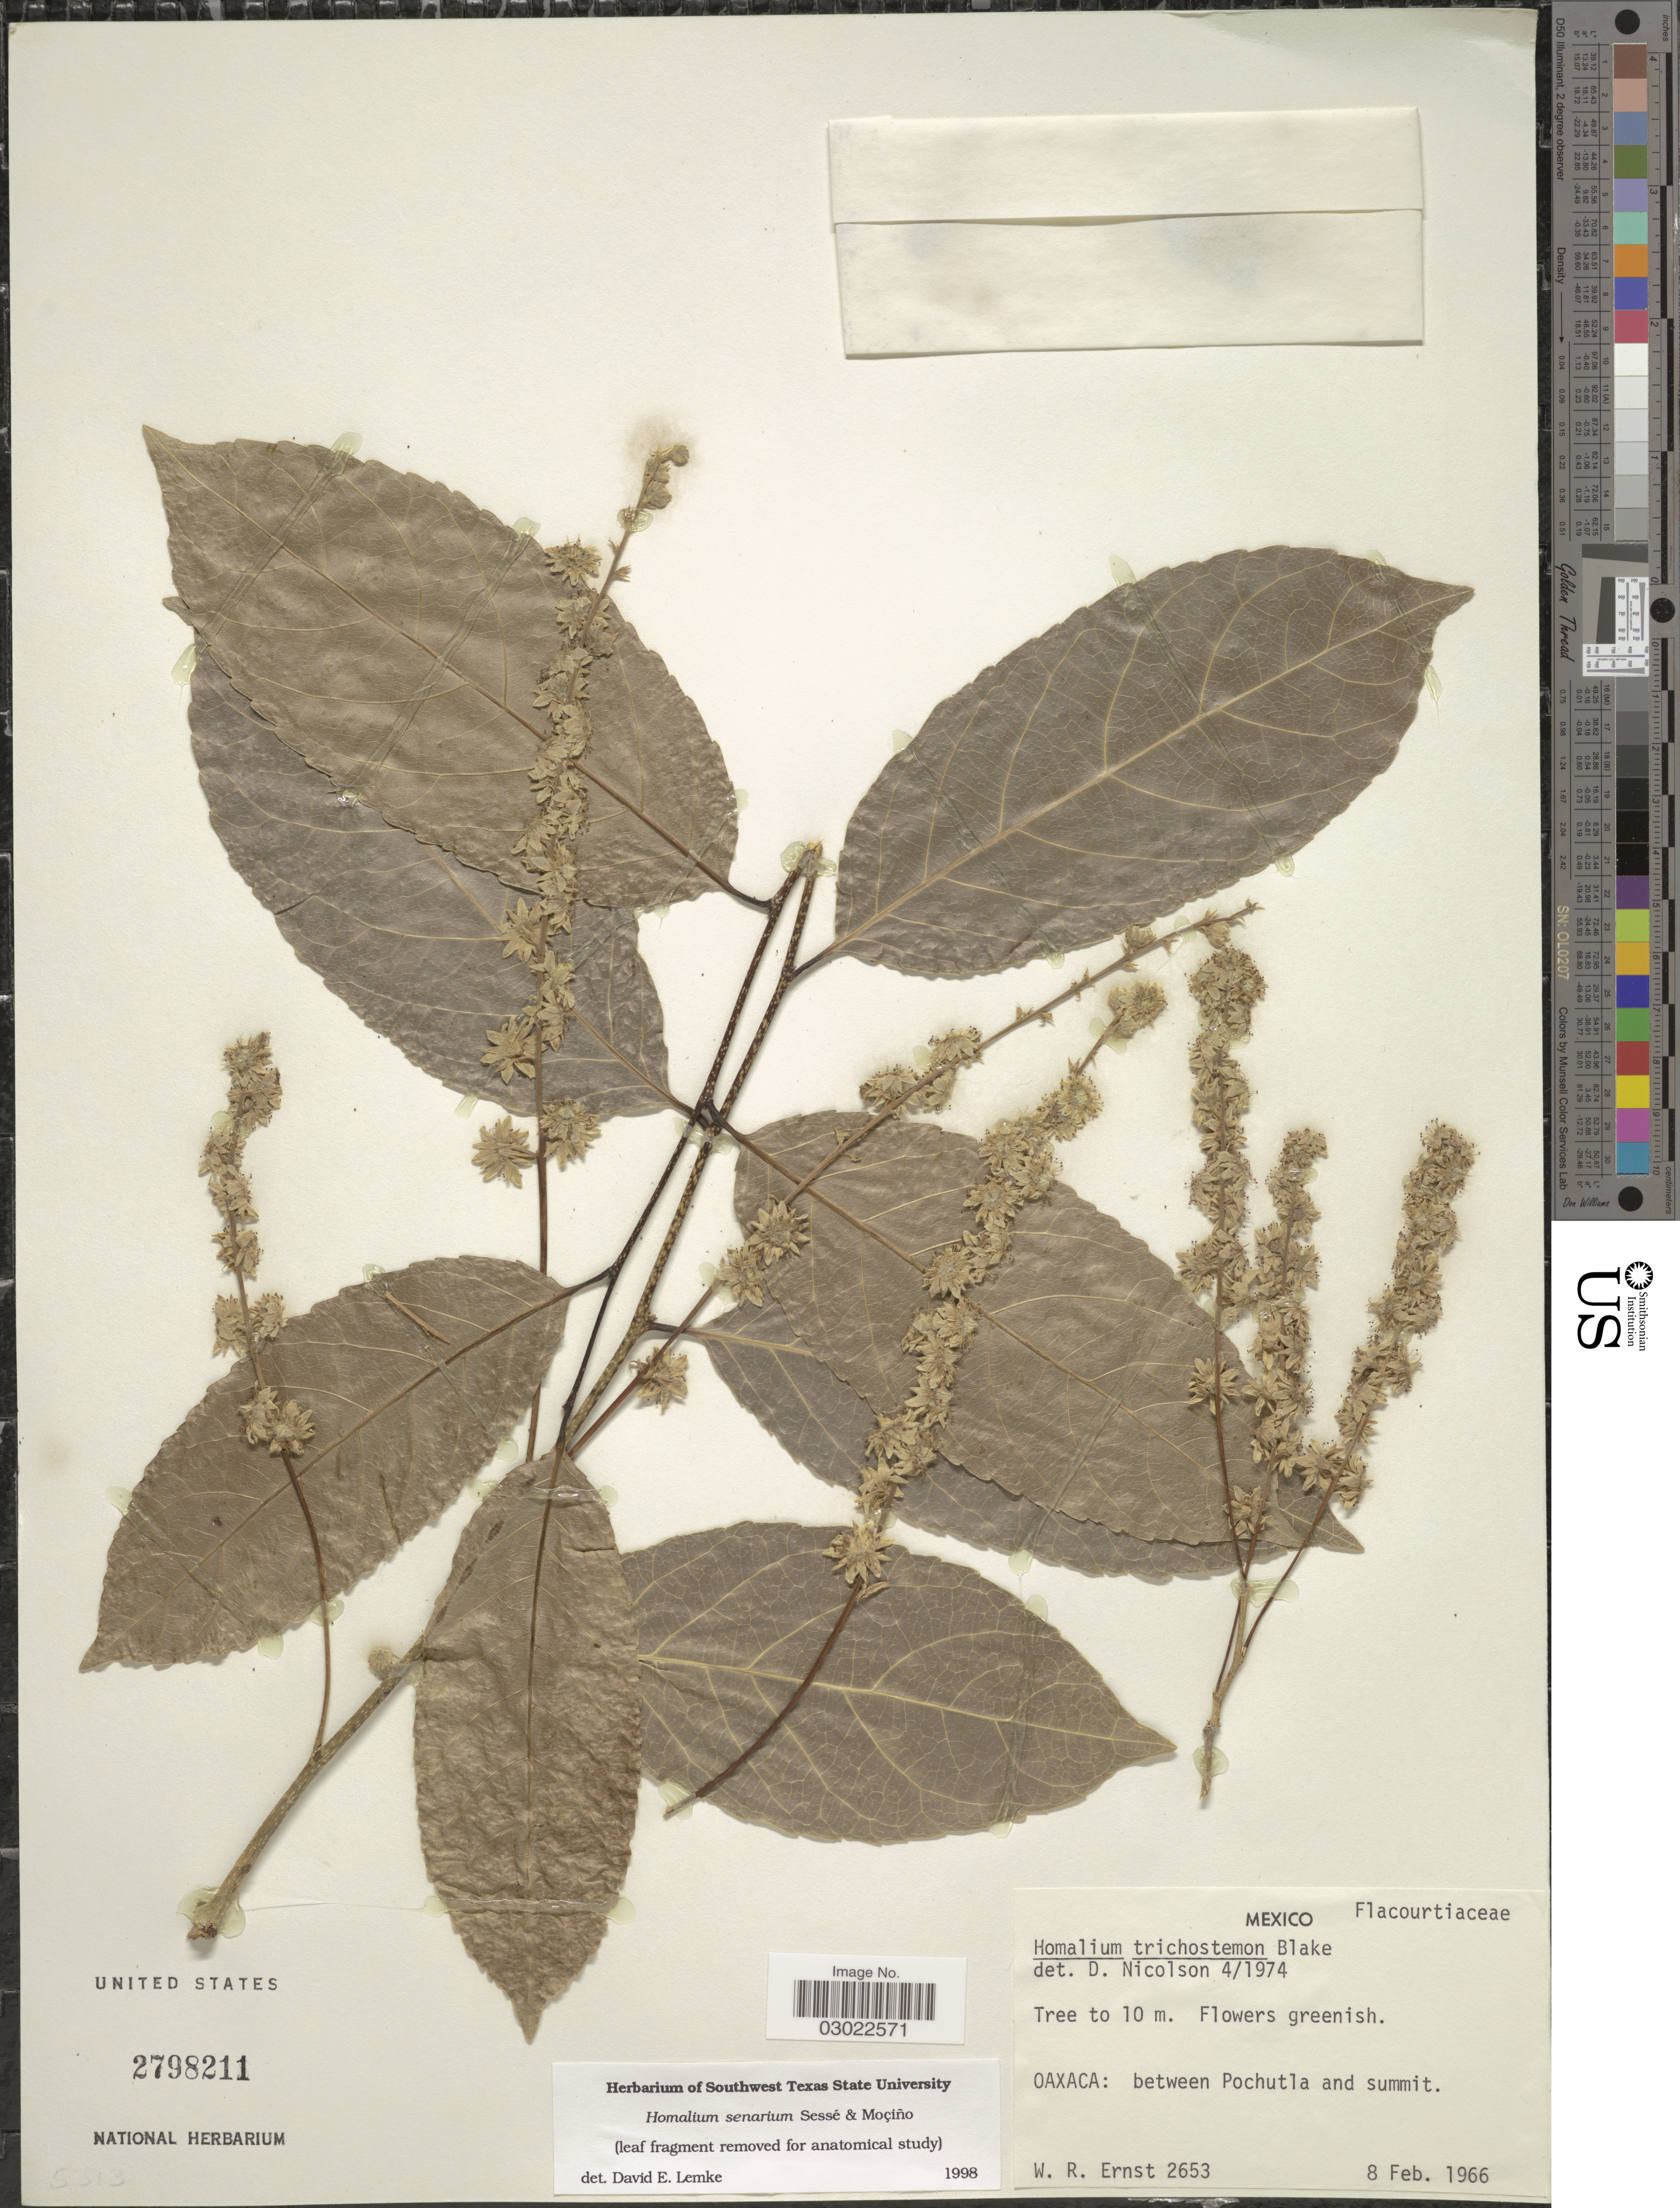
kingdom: Plantae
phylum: Tracheophyta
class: Magnoliopsida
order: Malpighiales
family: Salicaceae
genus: Homalium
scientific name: Homalium senarium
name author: Sessé & Moc. ex DC.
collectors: W. R. Ernst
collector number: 2653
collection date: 1966-02-08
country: Mexico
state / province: Oaxaca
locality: Between Pochutla and summit.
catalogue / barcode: US 2798211